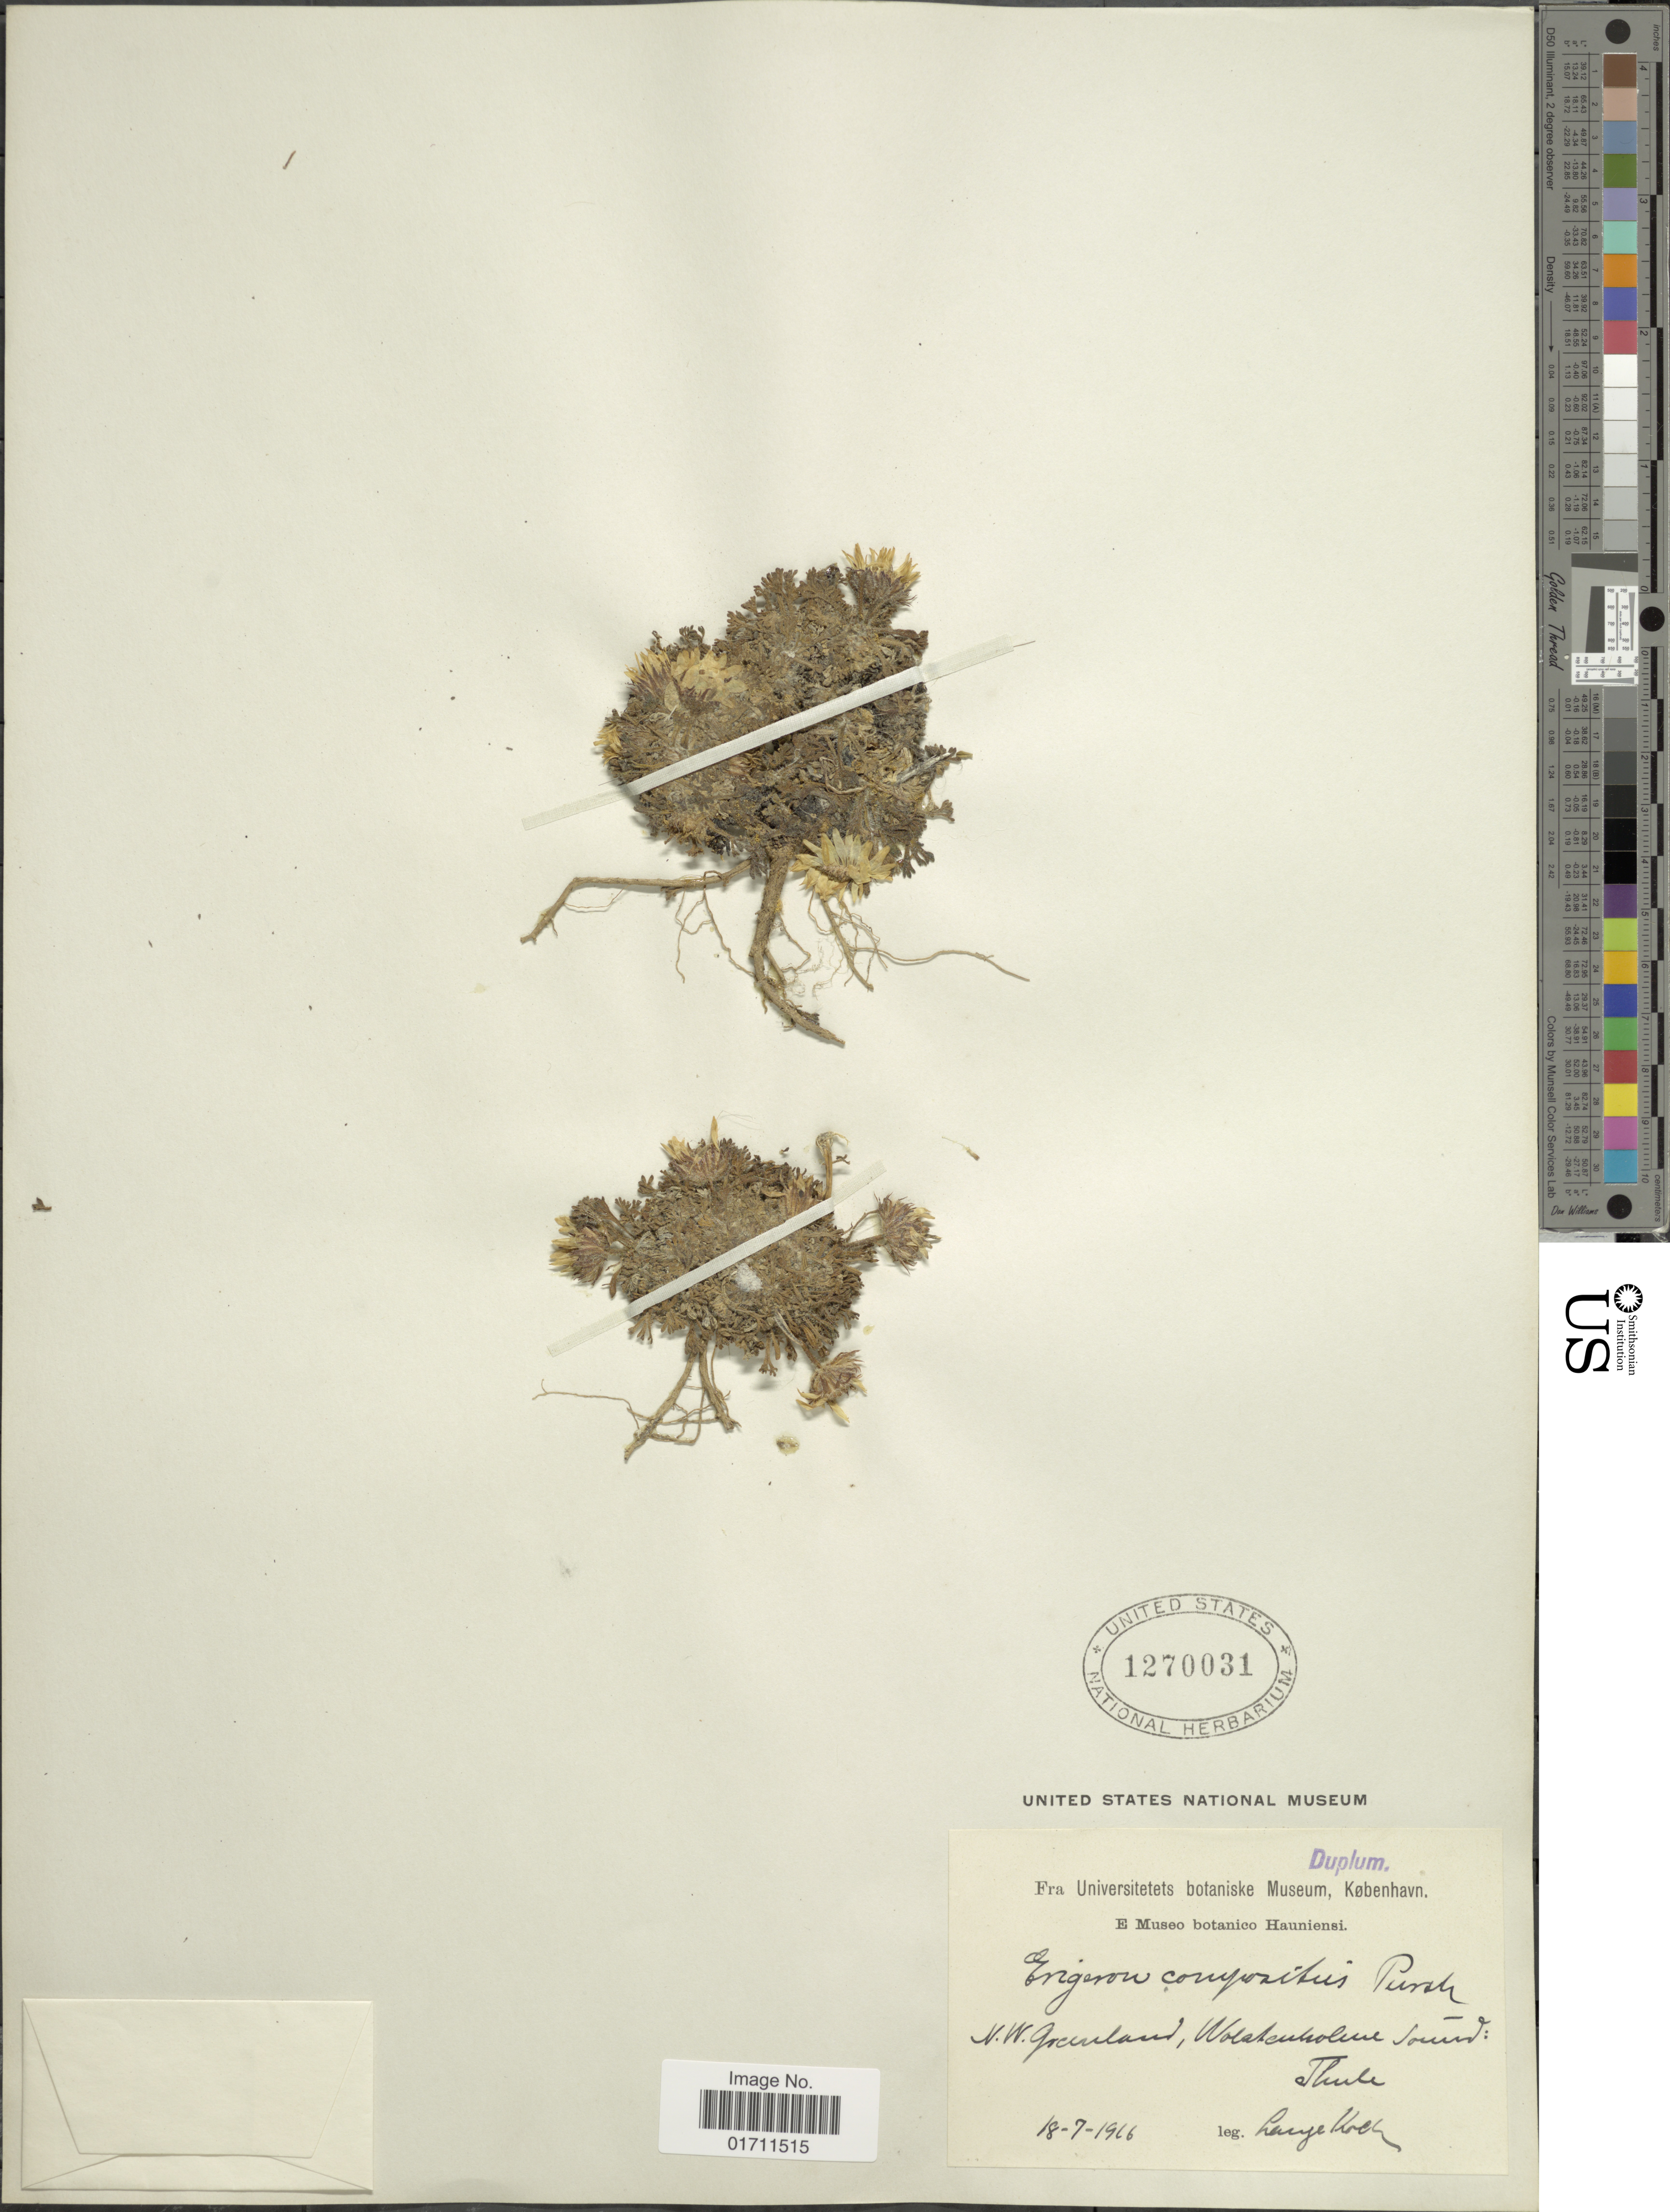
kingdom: Plantae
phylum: Tracheophyta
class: Magnoliopsida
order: Asterales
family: Asteraceae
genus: Erigeron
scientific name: Erigeron compositus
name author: Pursh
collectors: L. Koch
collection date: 1966-07-18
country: Greenland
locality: N.W. Greenland, Wolstenholme Sound: Thule.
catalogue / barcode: US 1270031